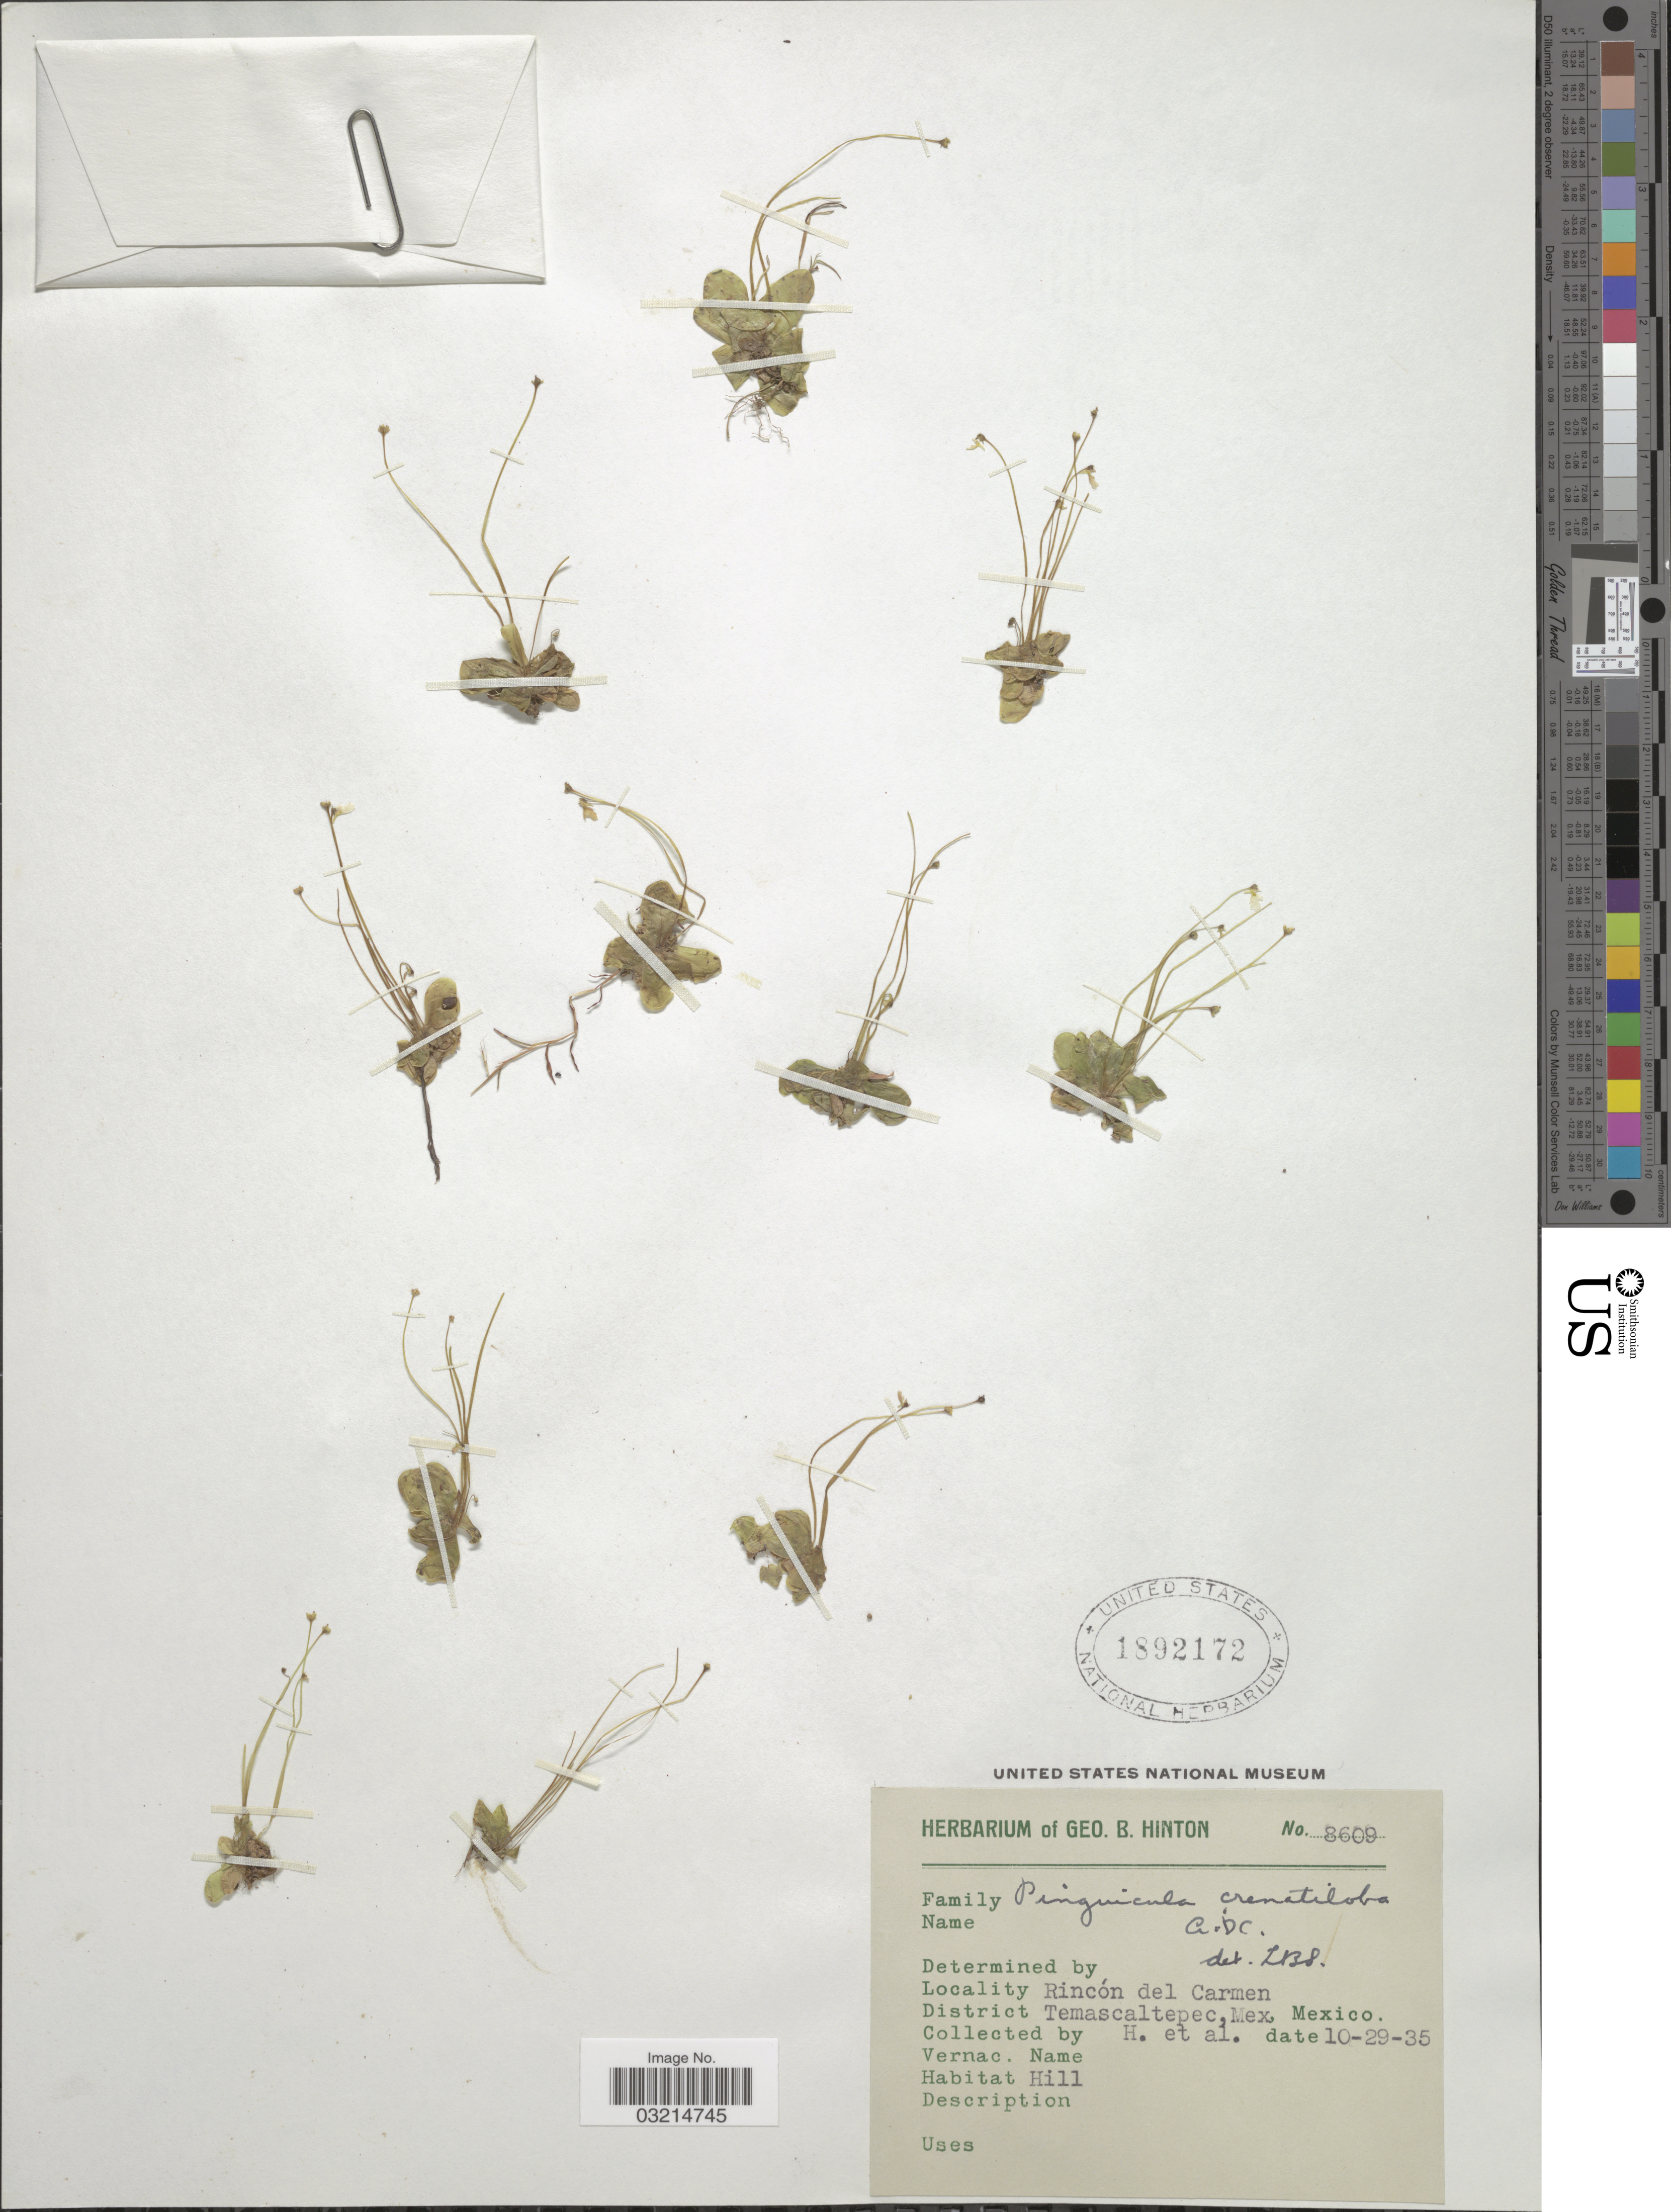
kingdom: Plantae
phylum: Tracheophyta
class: Magnoliopsida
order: Lamiales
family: Lentibulariaceae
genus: Pinguicula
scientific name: Pinguicula crenatiloba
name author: A. DC.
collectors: G. B. Hinton & et al.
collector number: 8609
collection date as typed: Transcribed d/m/y: 29/10/35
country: Mexico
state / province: México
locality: Rincón del Carmen, District Temascaltepec.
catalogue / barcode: US 1892172